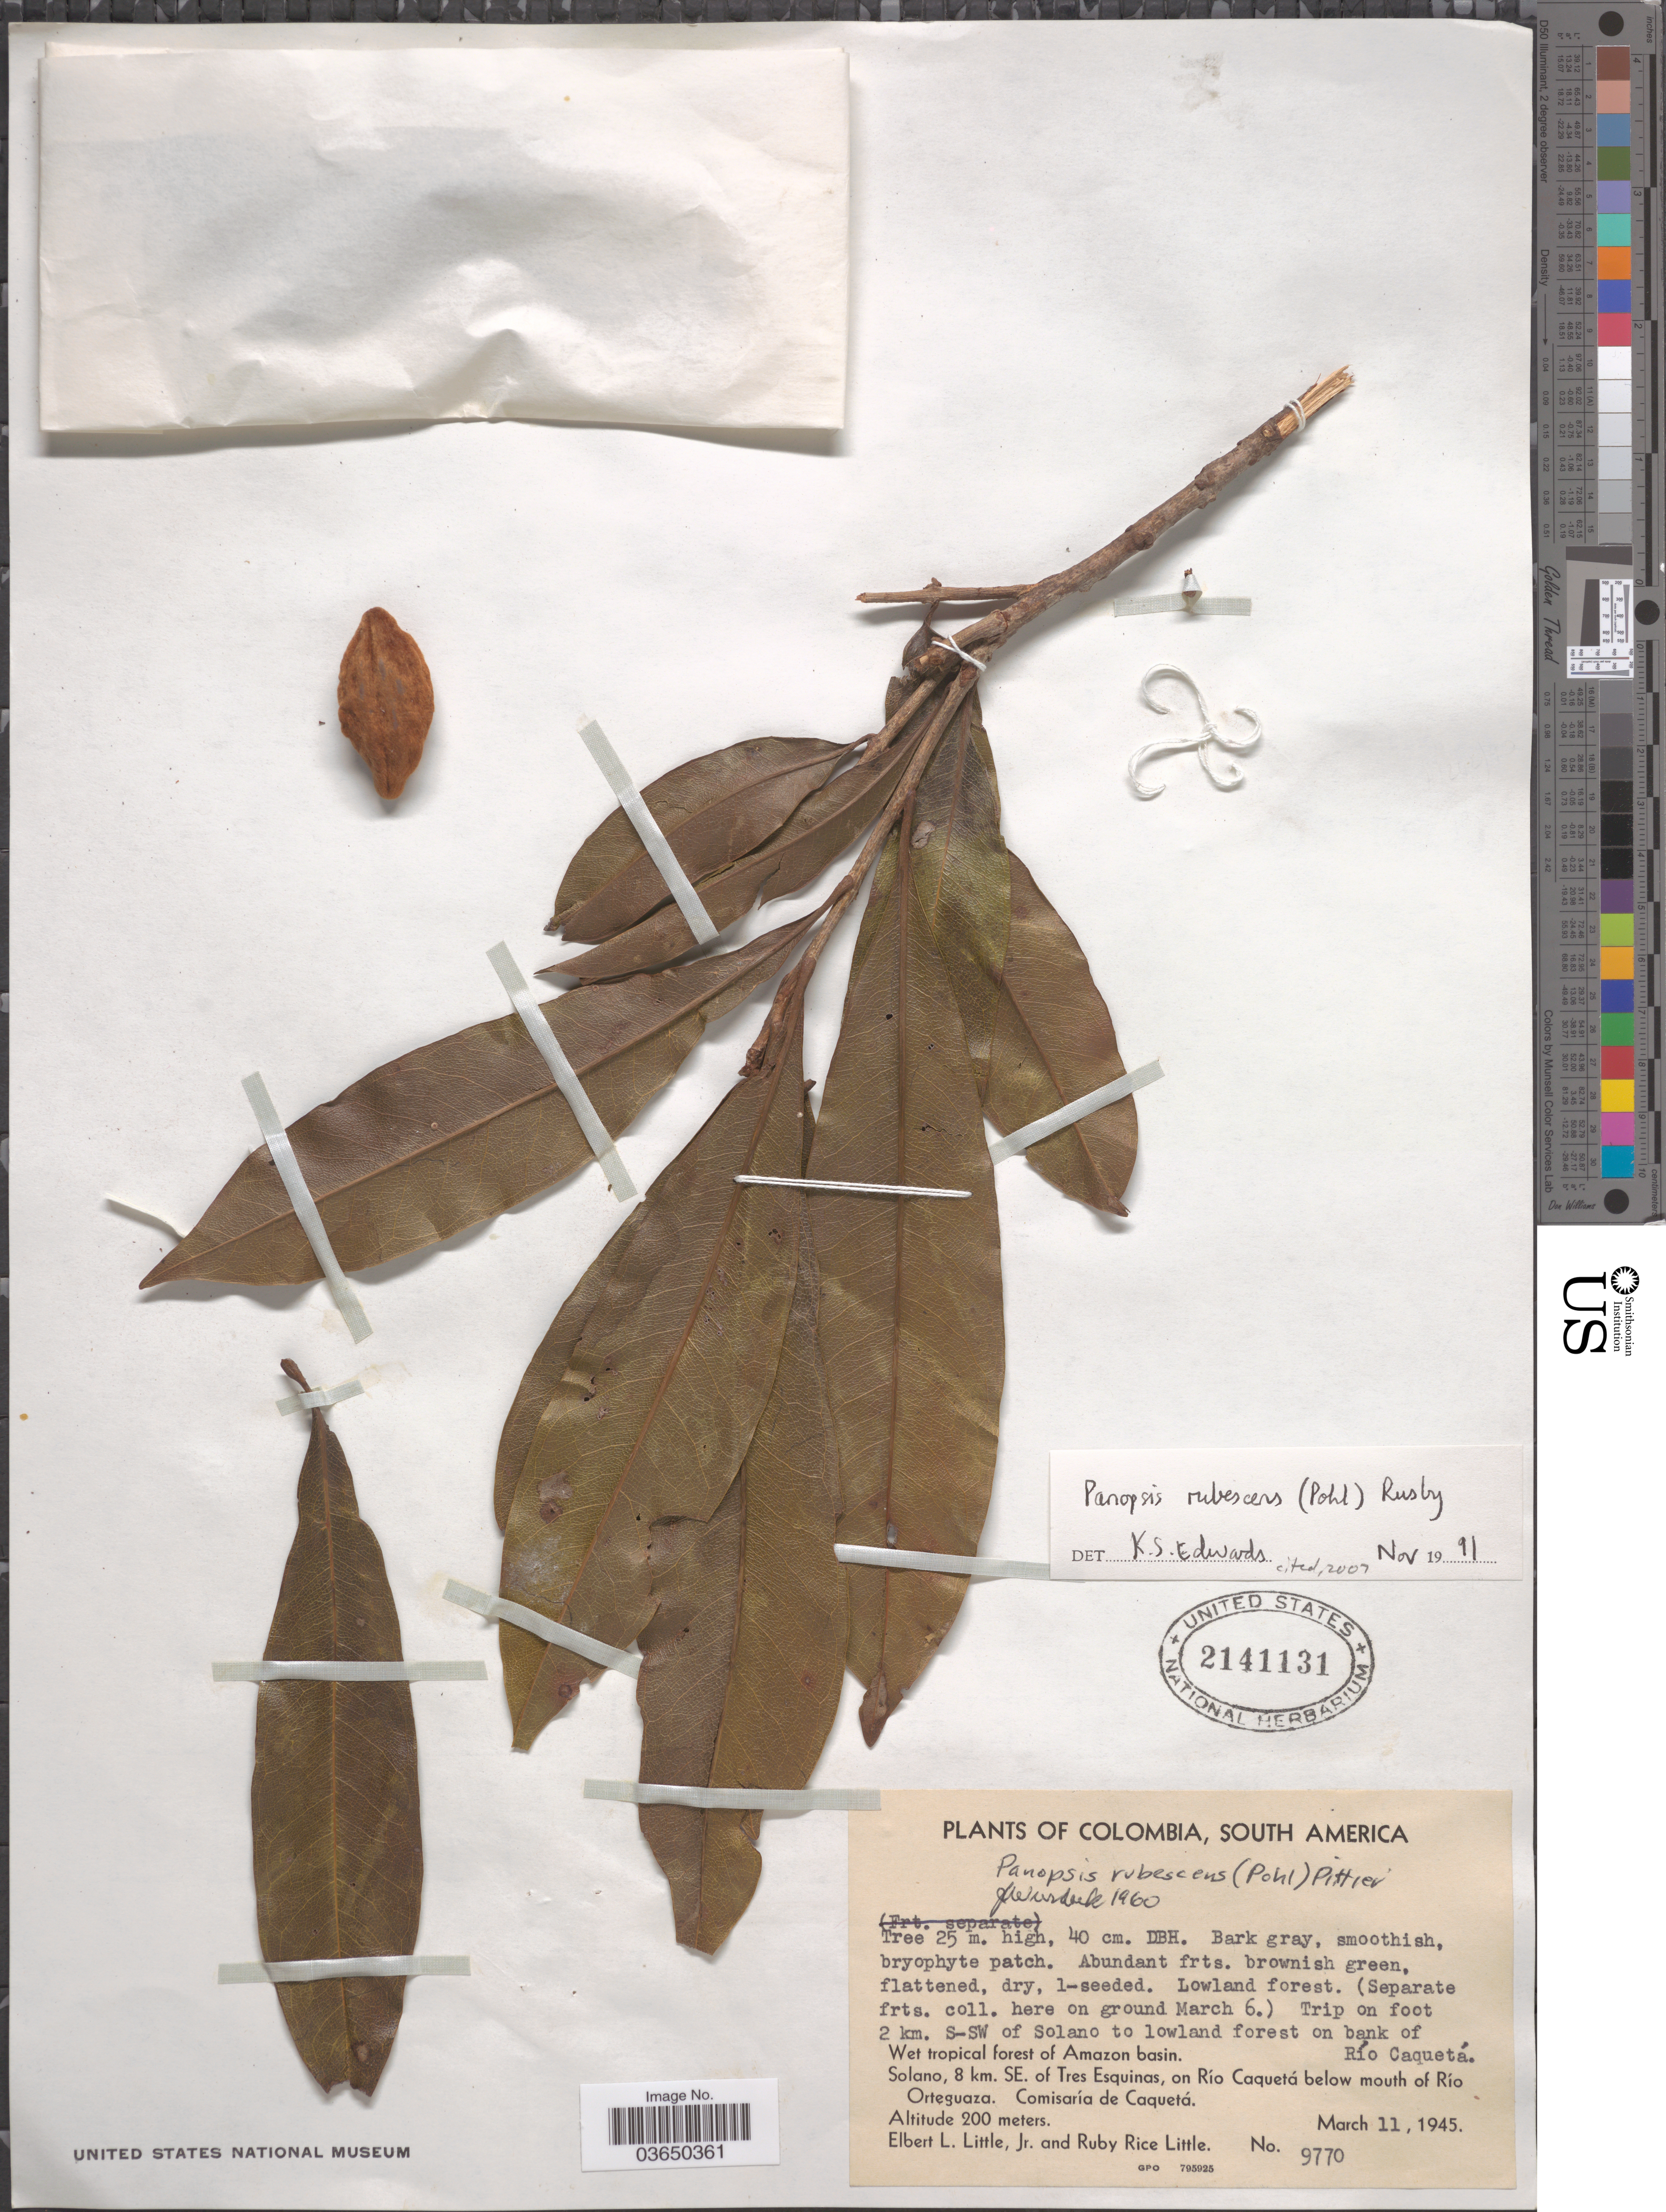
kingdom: Plantae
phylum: Tracheophyta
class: Magnoliopsida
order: Proteales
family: Proteaceae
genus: Panopsis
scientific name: Panopsis rubescens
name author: (Pohl) Pittier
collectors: E. L. Little & R. R. Little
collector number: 9770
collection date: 1945-03-11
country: Colombia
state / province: Caquetá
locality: Trip on foot 2 km. S-W of Solano to lowland forest on bank of Río Caquetá. Wet tropical forest of Amazon basin. Solano, 8 km. SE. of Tres Esquinas, on Río Caquetá below mouth of Río Orteguaza. Comisaría de Caquetá.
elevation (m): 200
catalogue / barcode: US 2141131